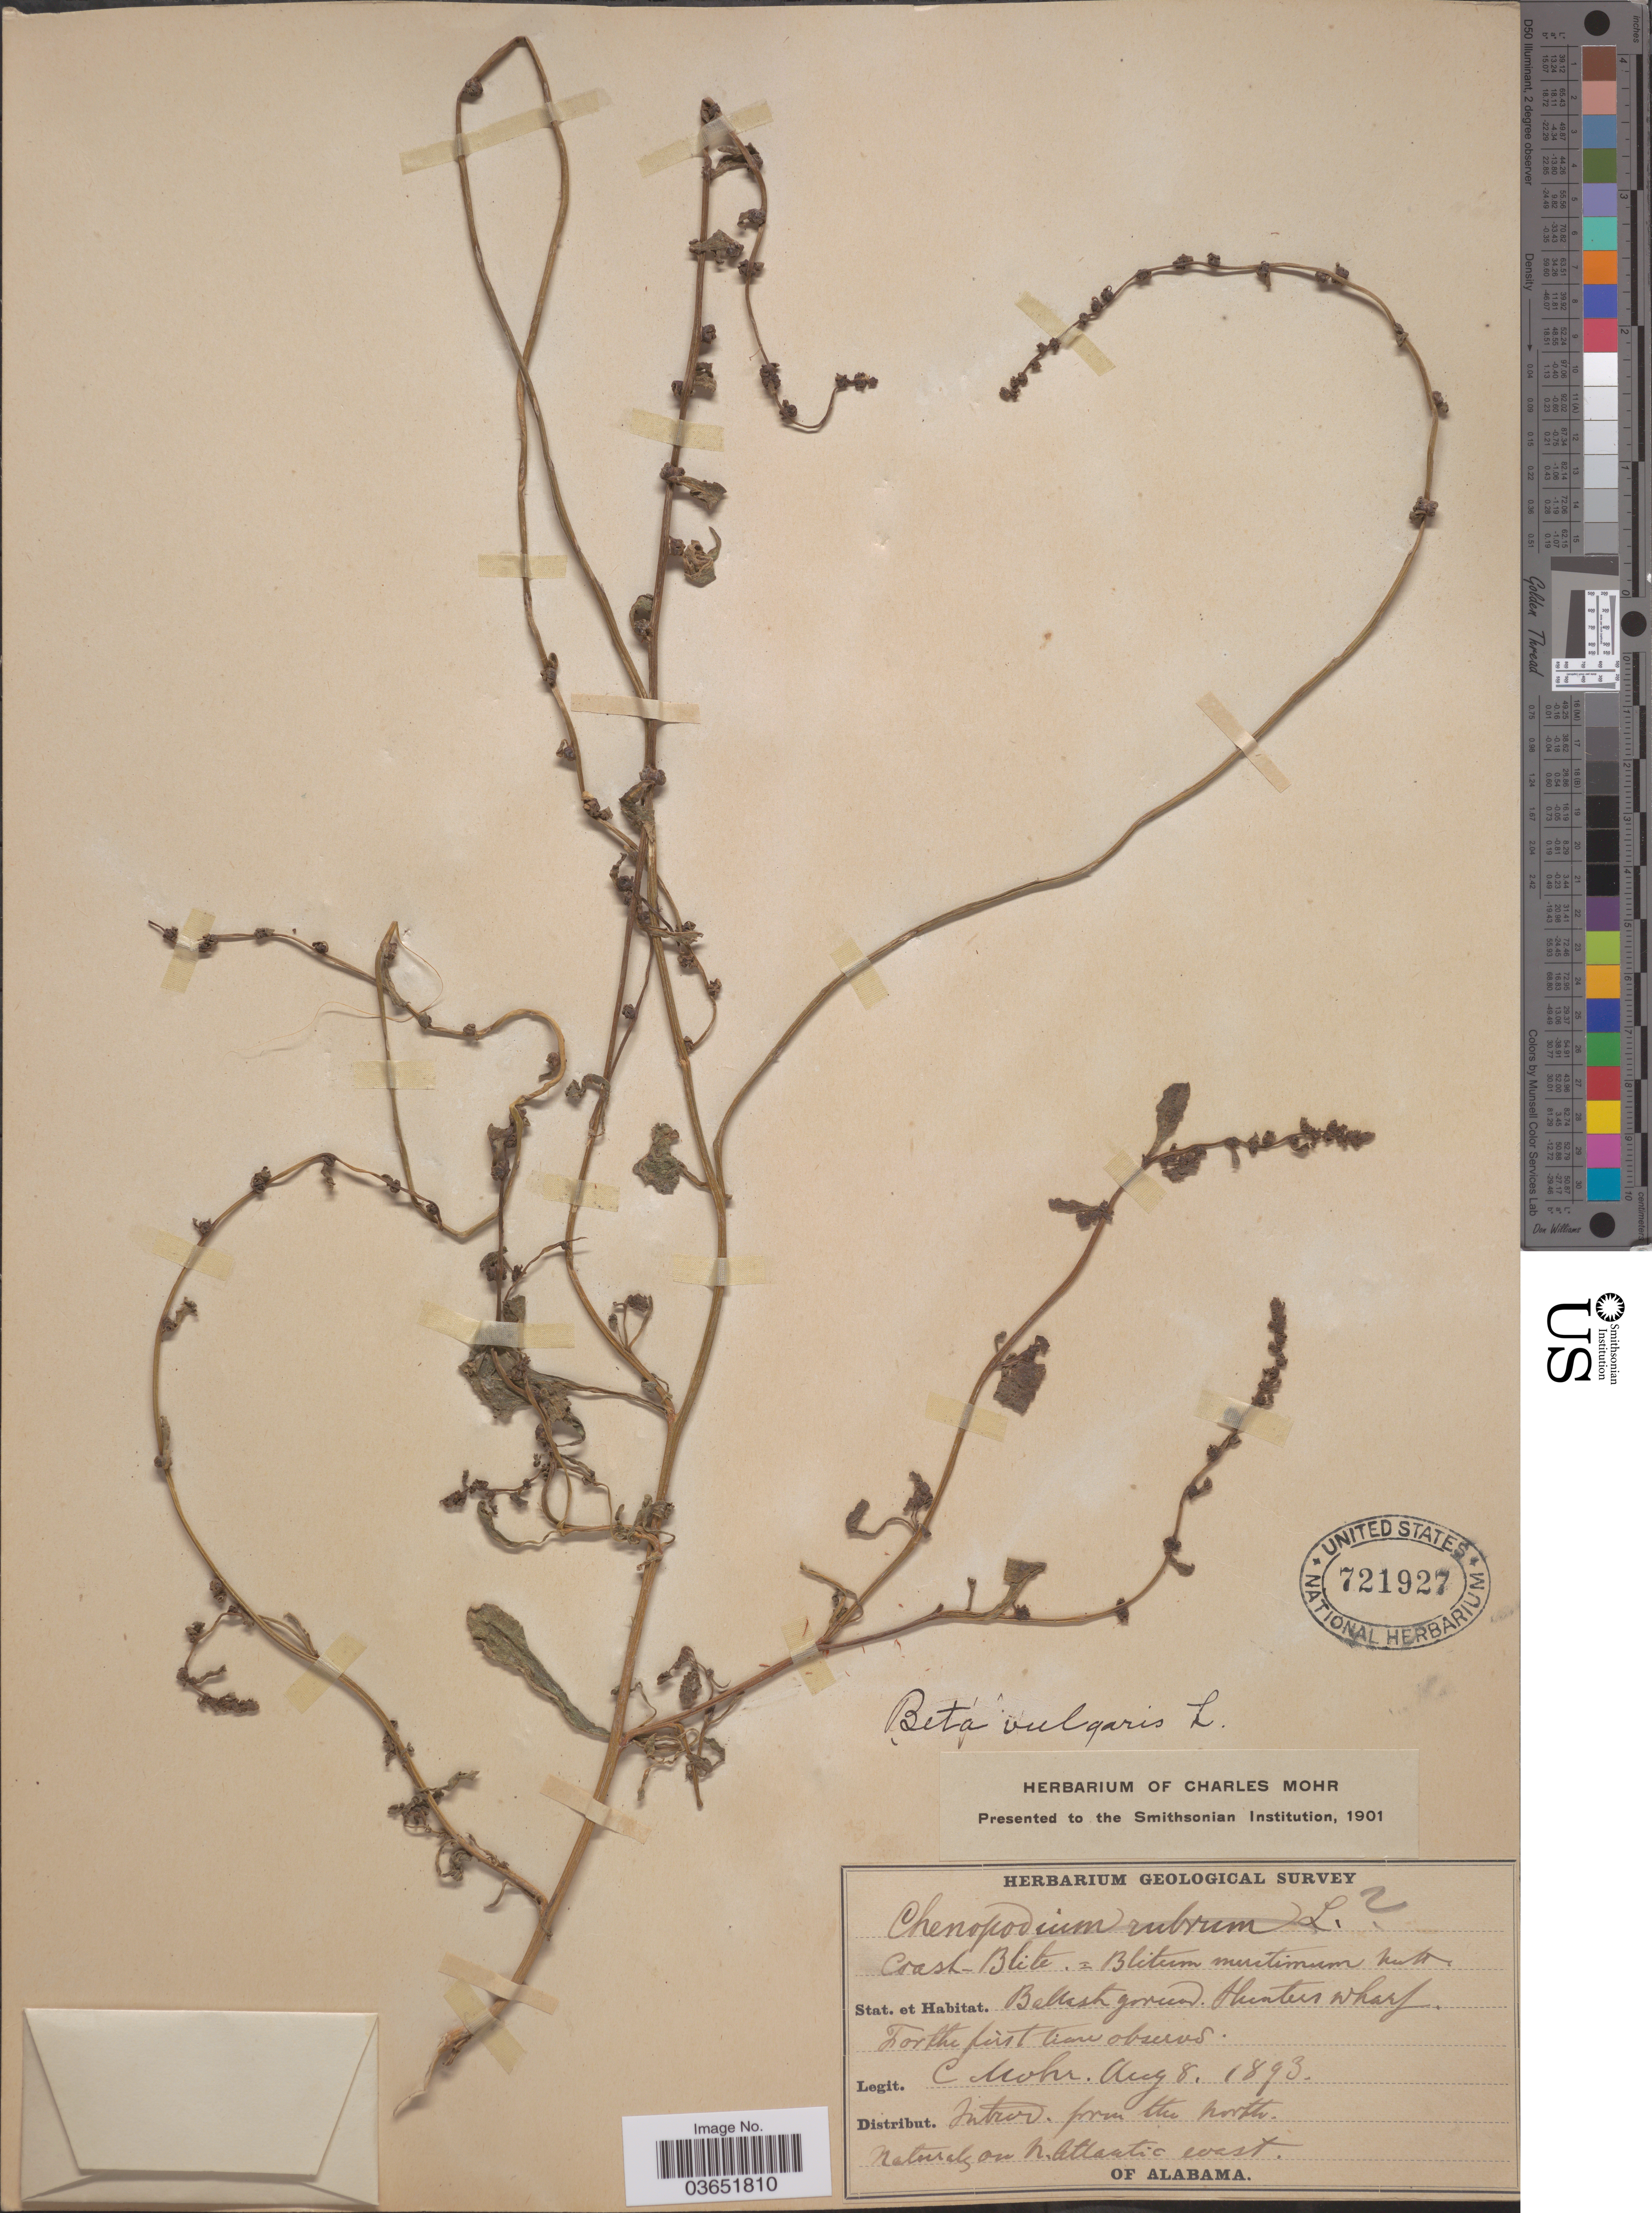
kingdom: Plantae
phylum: Tracheophyta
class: Magnoliopsida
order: Caryophyllales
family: Amaranthaceae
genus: Beta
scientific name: Beta vulgaris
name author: L.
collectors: Mohr, C. T. (herbarium)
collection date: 1893-08-08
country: United States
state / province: Alabama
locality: Ballast ground. Hunters Wharf.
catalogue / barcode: US 721927